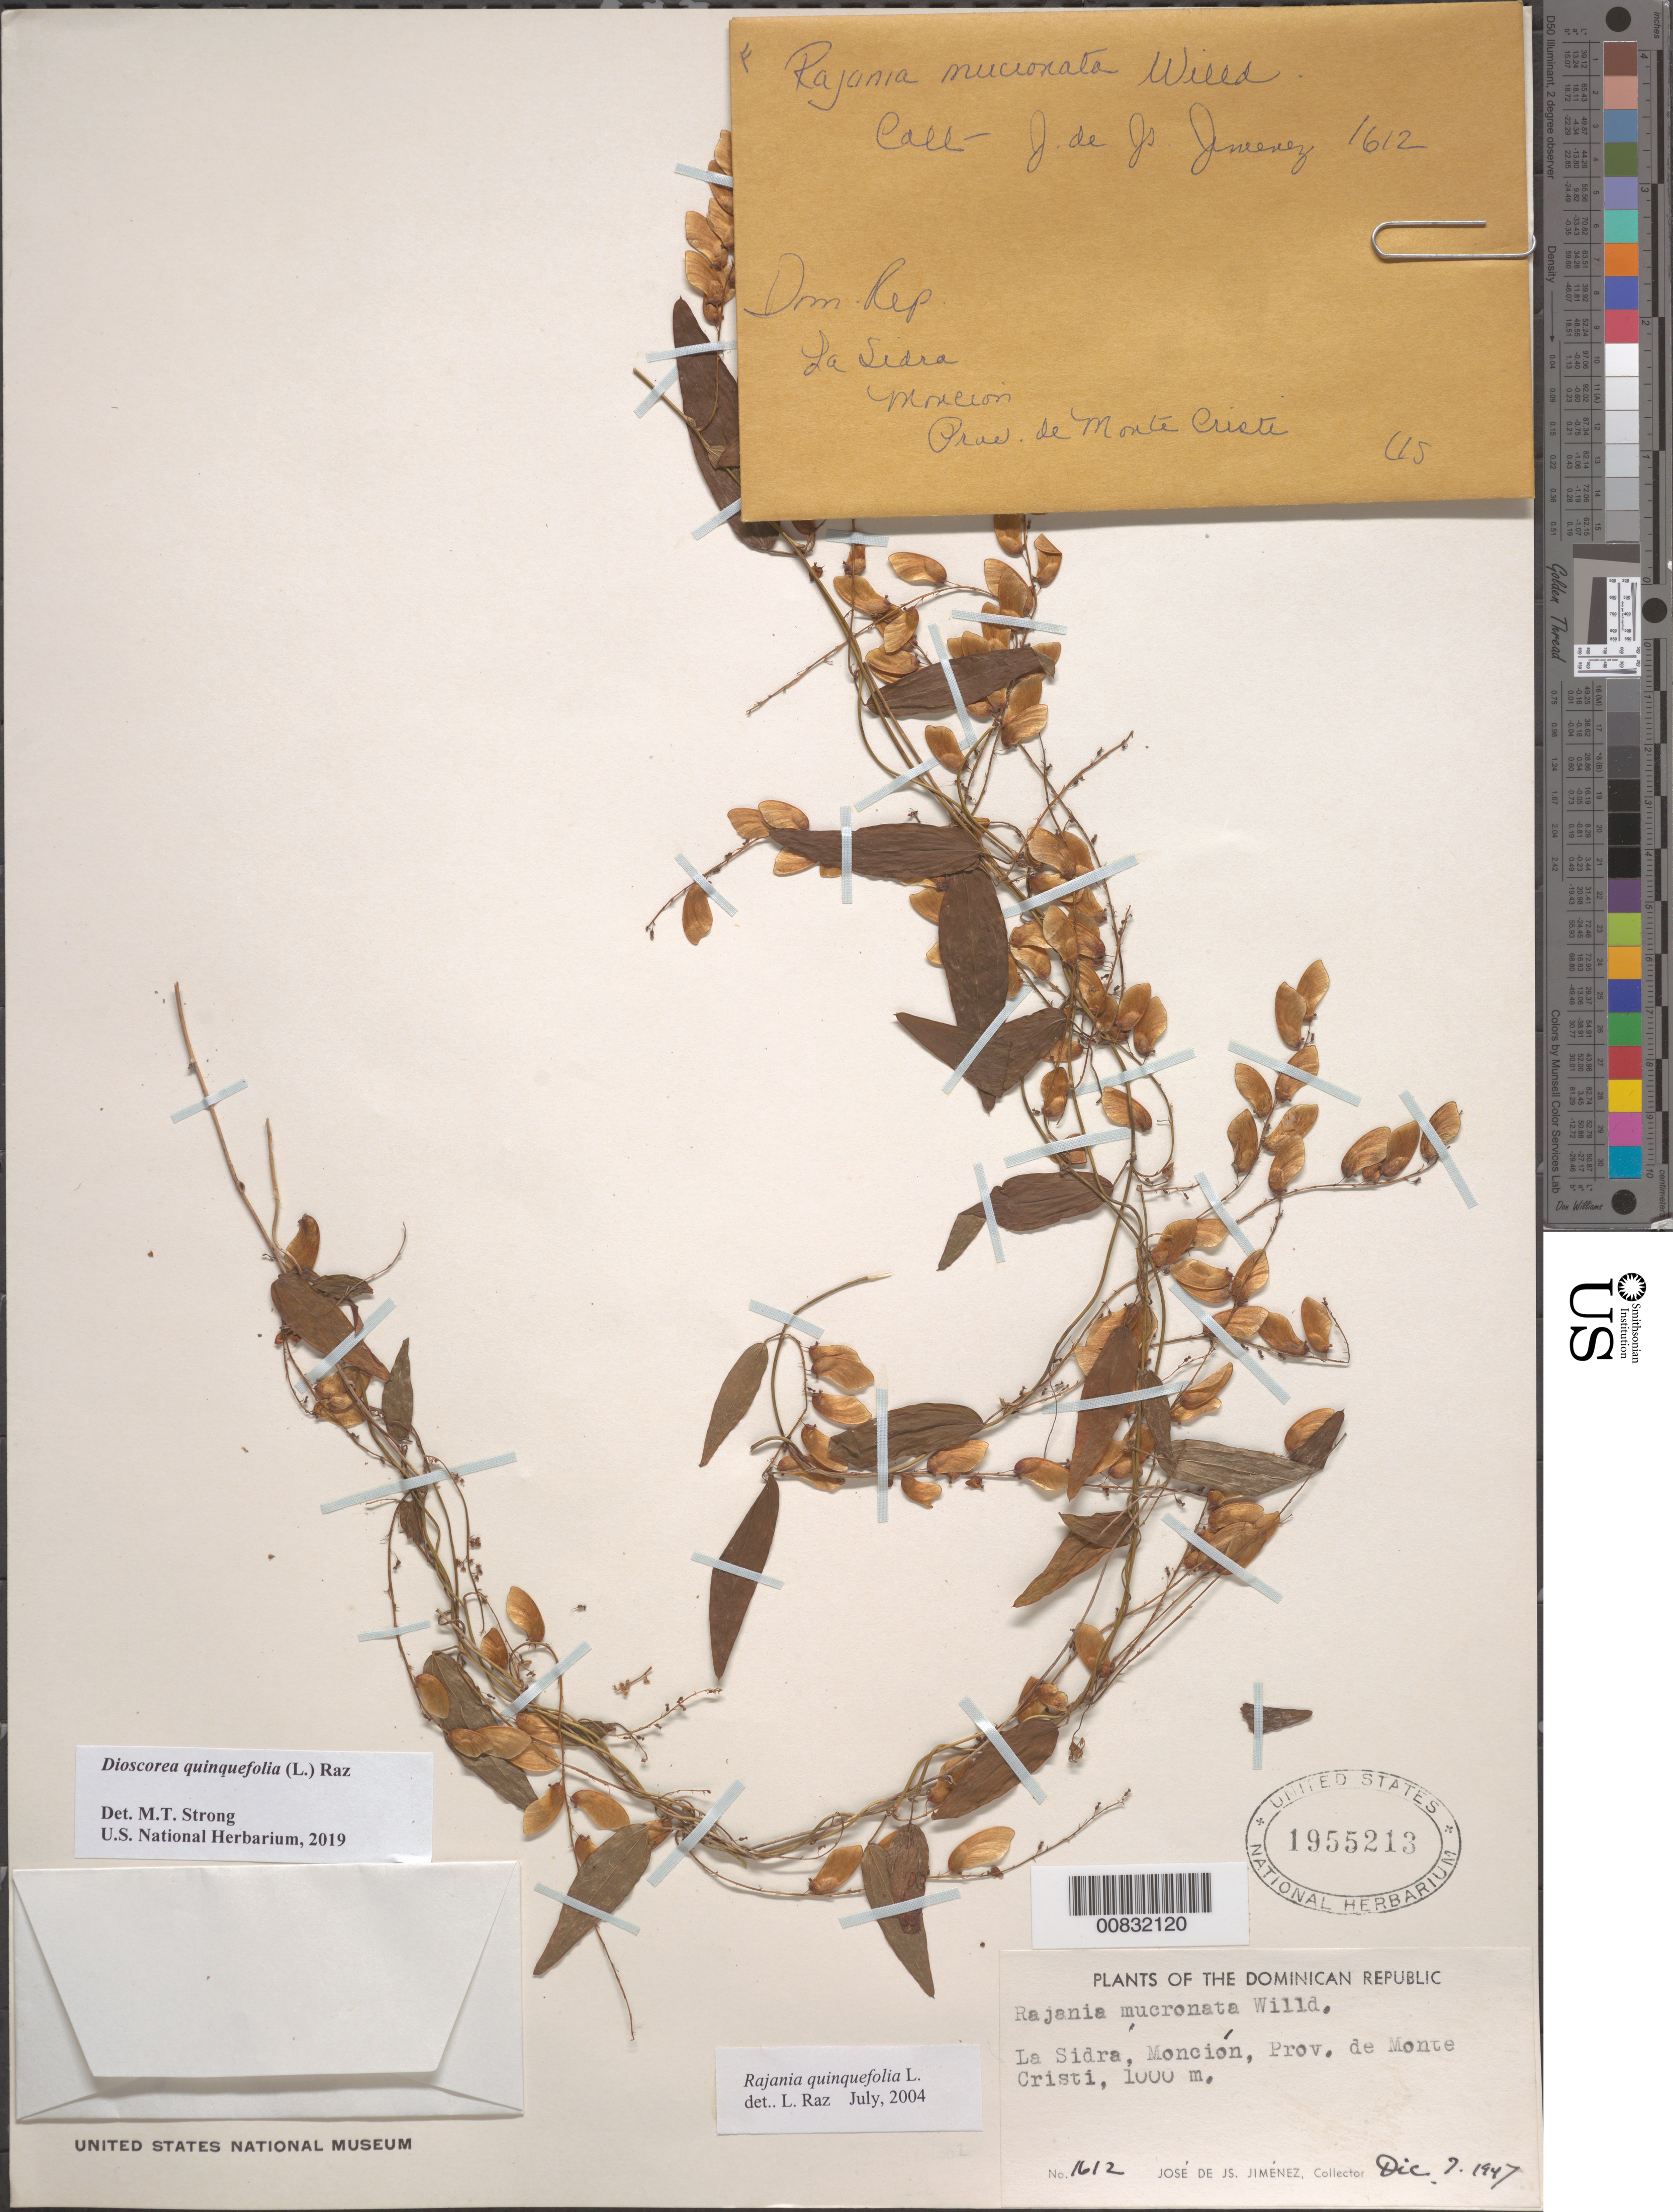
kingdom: Plantae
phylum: Tracheophyta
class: Liliopsida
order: Dioscoreales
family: Dioscoreaceae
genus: Dioscorea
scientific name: Dioscorea quinquefolia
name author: (L.) Raz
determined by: Strong, M. T., (US), Smithsonian Institution - National Museum of Natural History (UNITED STATES)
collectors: J. J. Jiménez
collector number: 1612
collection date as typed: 07 Dec 1947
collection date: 1947-12-07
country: Dominican Republic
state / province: Monte Cristi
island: Hispaniola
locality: La Sidra, Monción.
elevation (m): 1000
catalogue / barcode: US 1955213